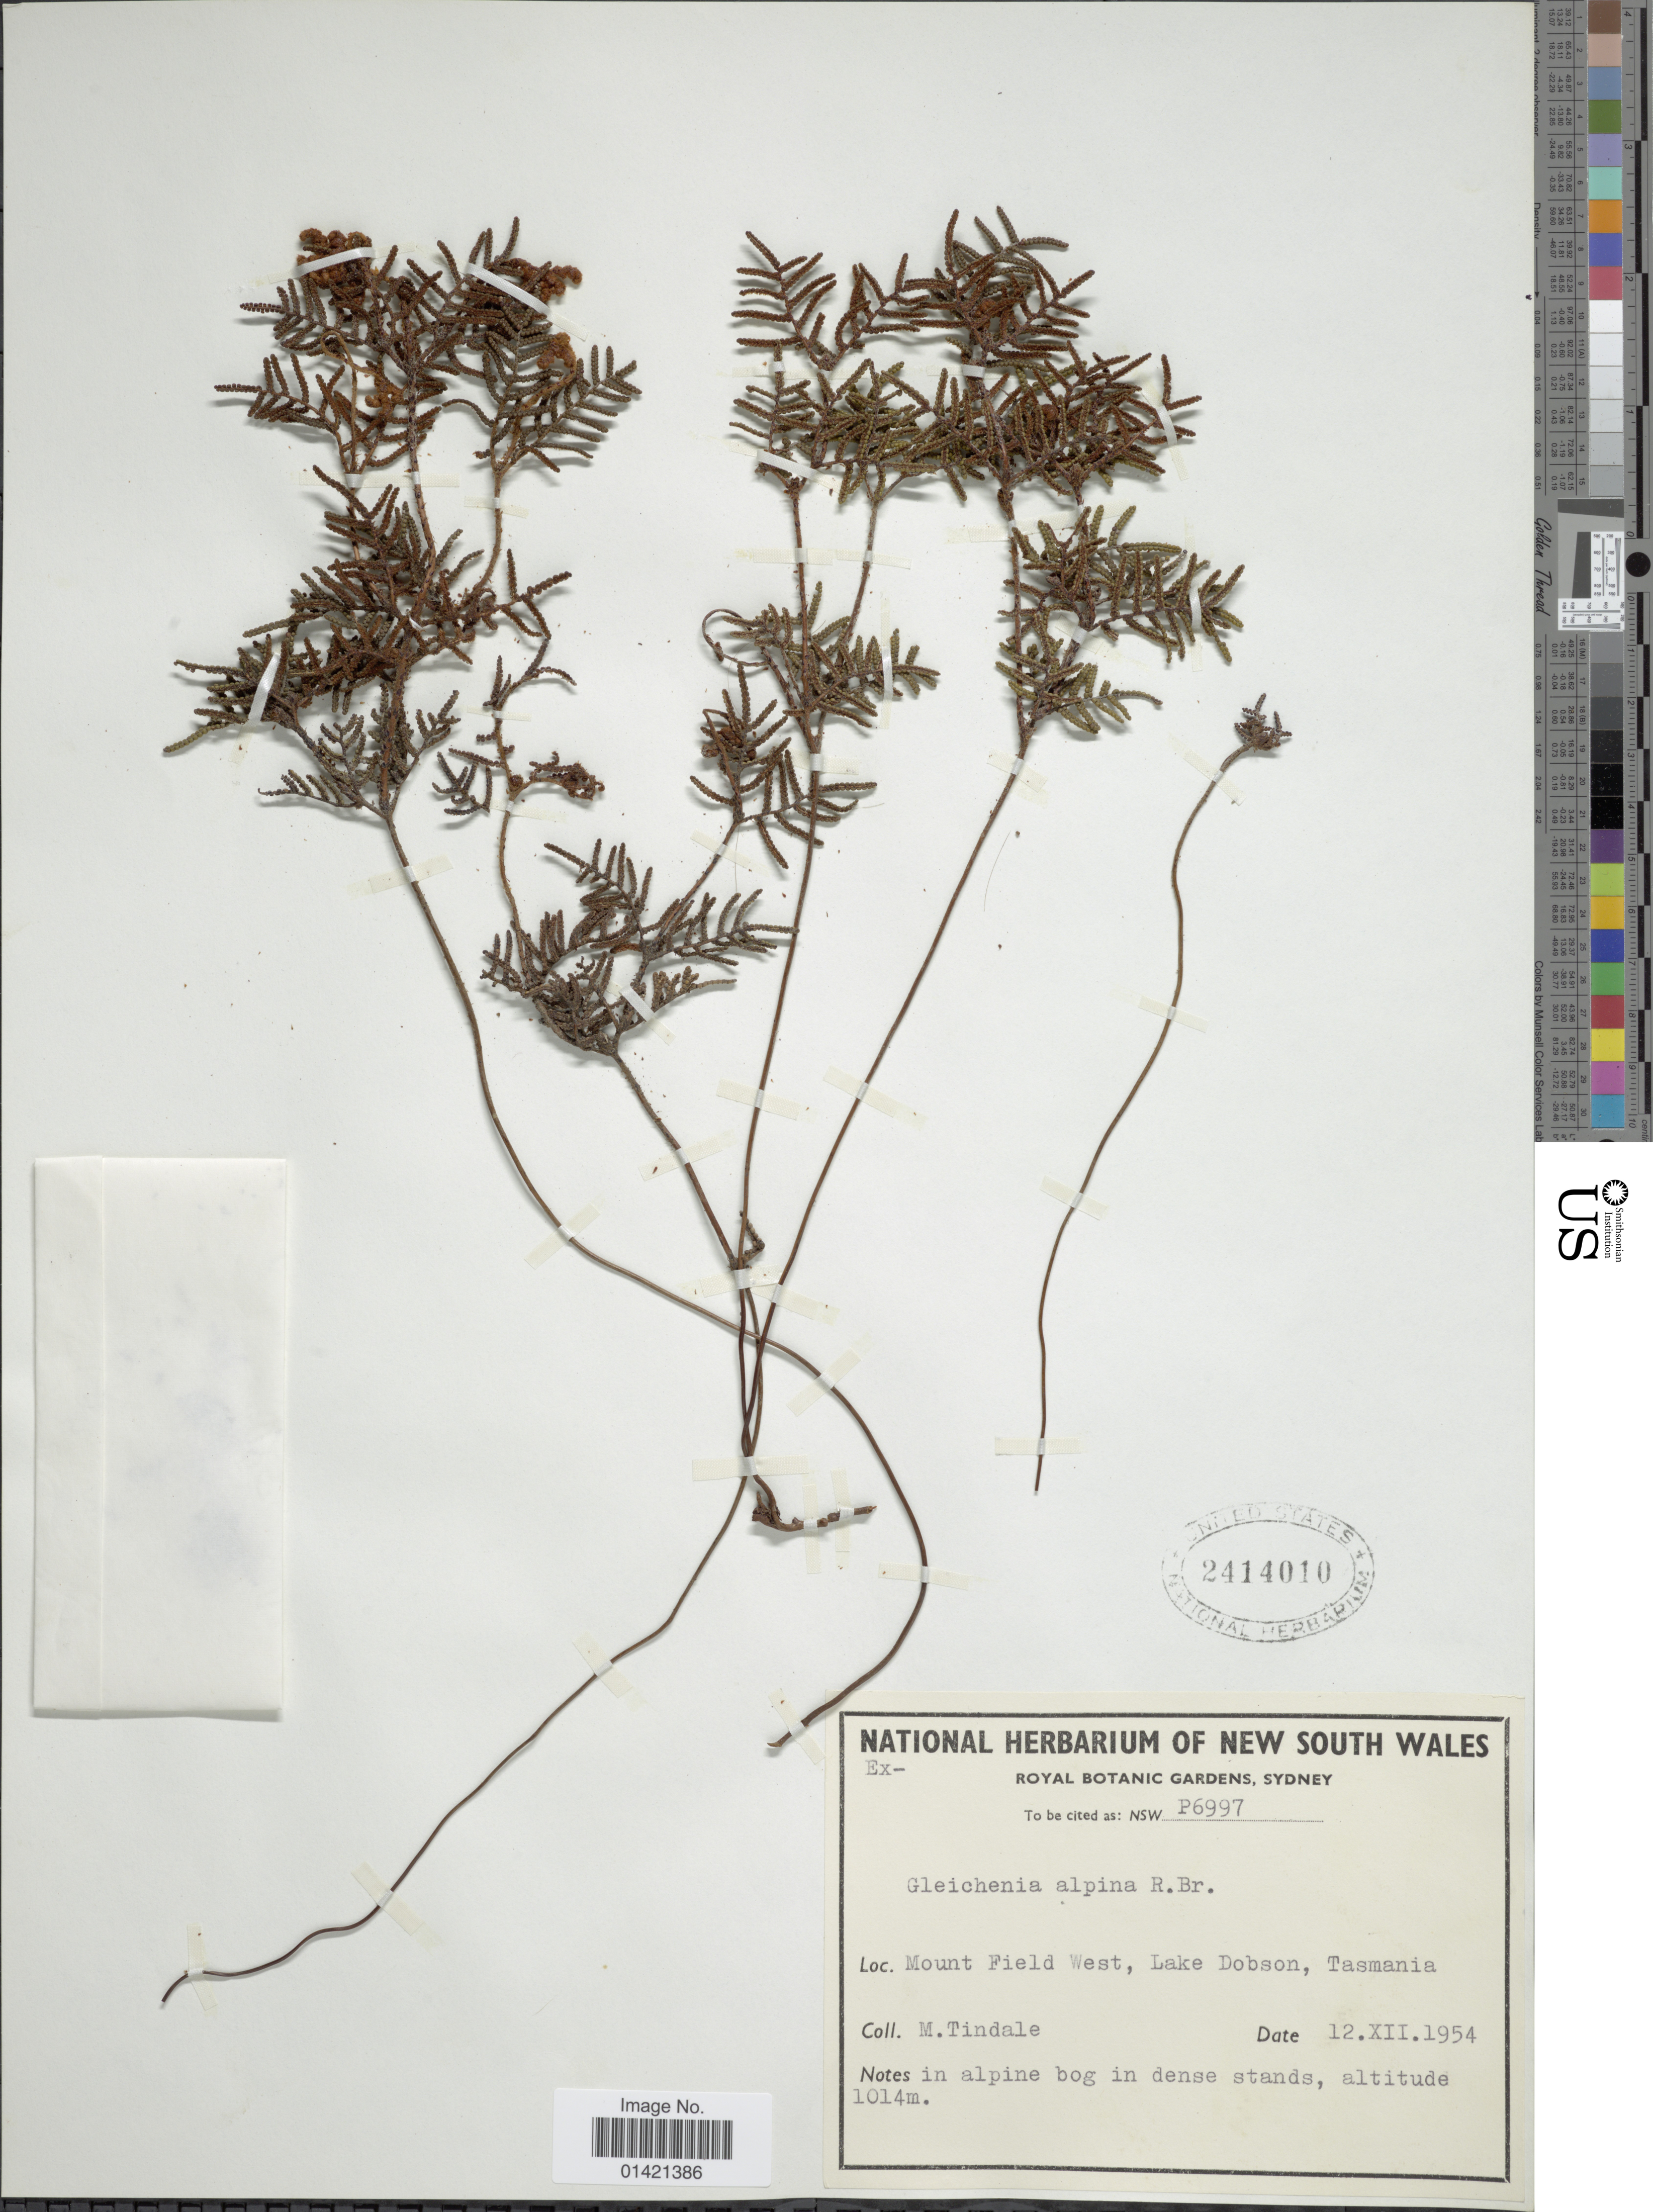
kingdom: Plantae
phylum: Tracheophyta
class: Polypodiopsida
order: Gleicheniales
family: Gleicheniaceae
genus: Gleichenia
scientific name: Gleichenia alpina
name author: R. Br.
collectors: M. D. Tindale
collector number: P6997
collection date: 1954-12-12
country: Australia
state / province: Tasmania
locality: Mount Field West, Lake Dobson.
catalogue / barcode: US 2414010